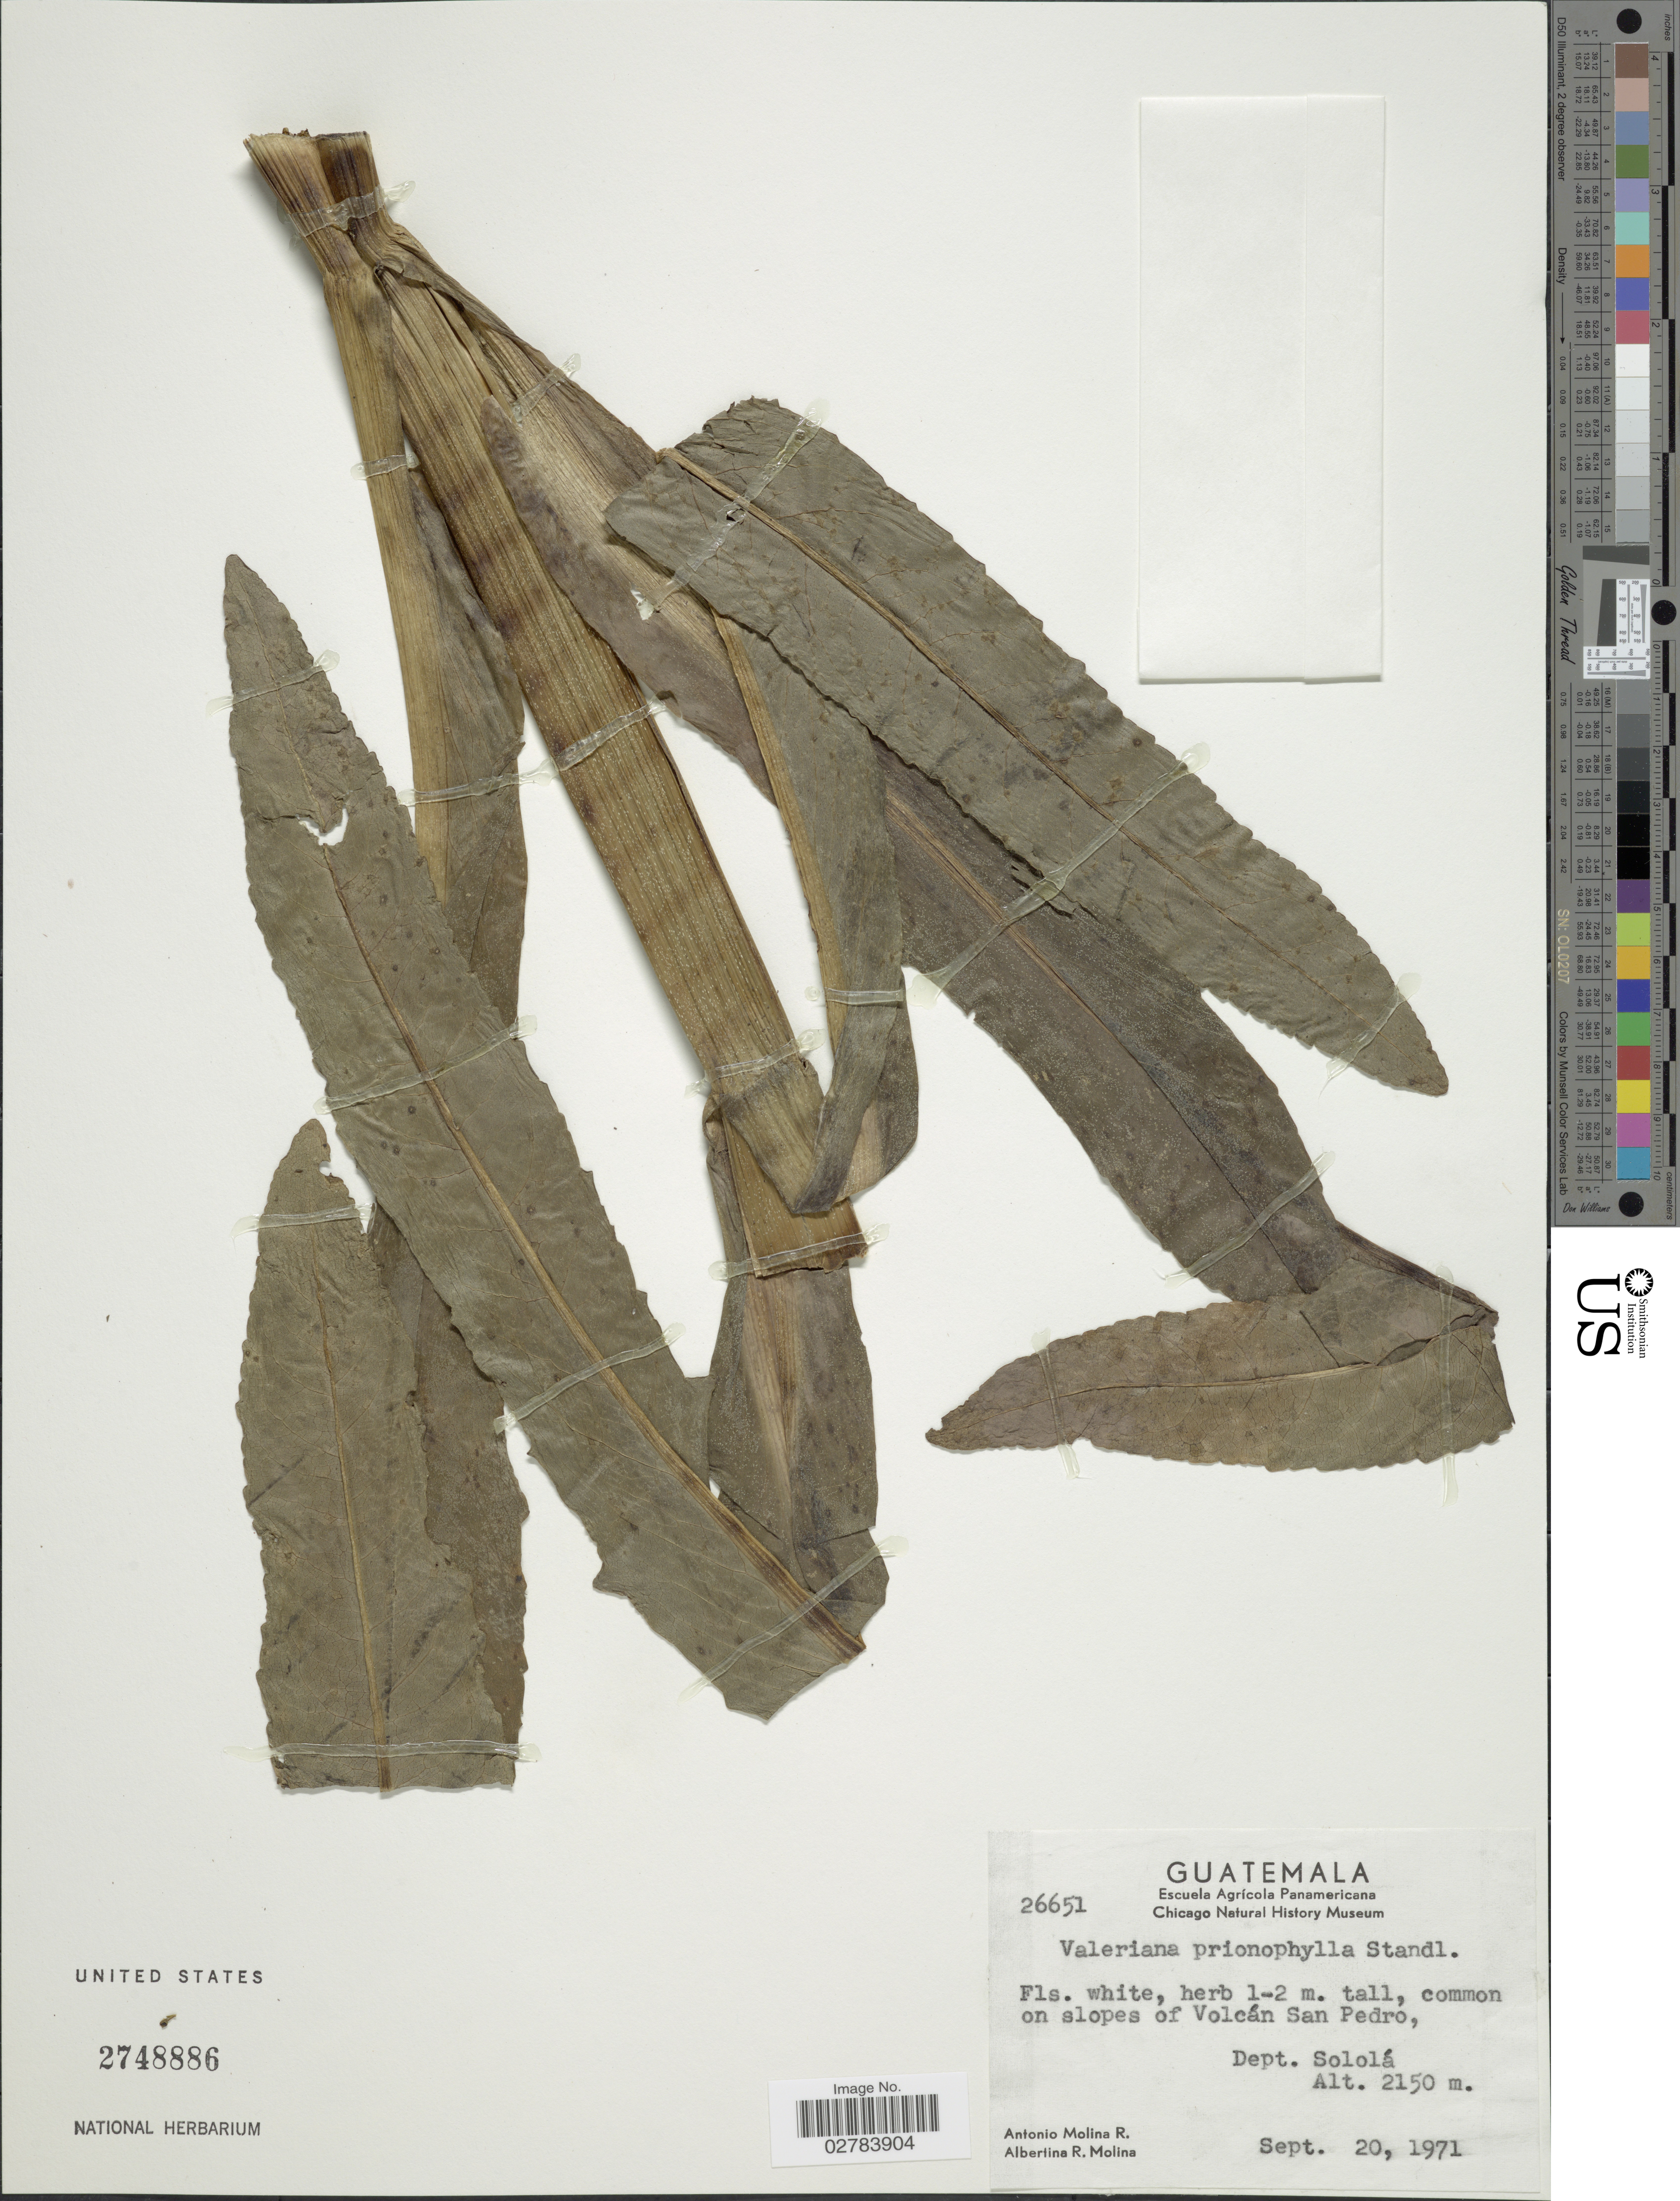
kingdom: Plantae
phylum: Tracheophyta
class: Magnoliopsida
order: Dipsacales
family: Caprifoliaceae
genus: Valeriana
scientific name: Valeriana prionophylla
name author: Standl.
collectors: A. Molina R. & A. R. Molina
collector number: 26651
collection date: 1971-09-20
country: Guatemala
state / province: Sololá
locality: Common on slope of Volcán San Pedro, Dept. Sololá.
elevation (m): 2150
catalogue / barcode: US 2748886